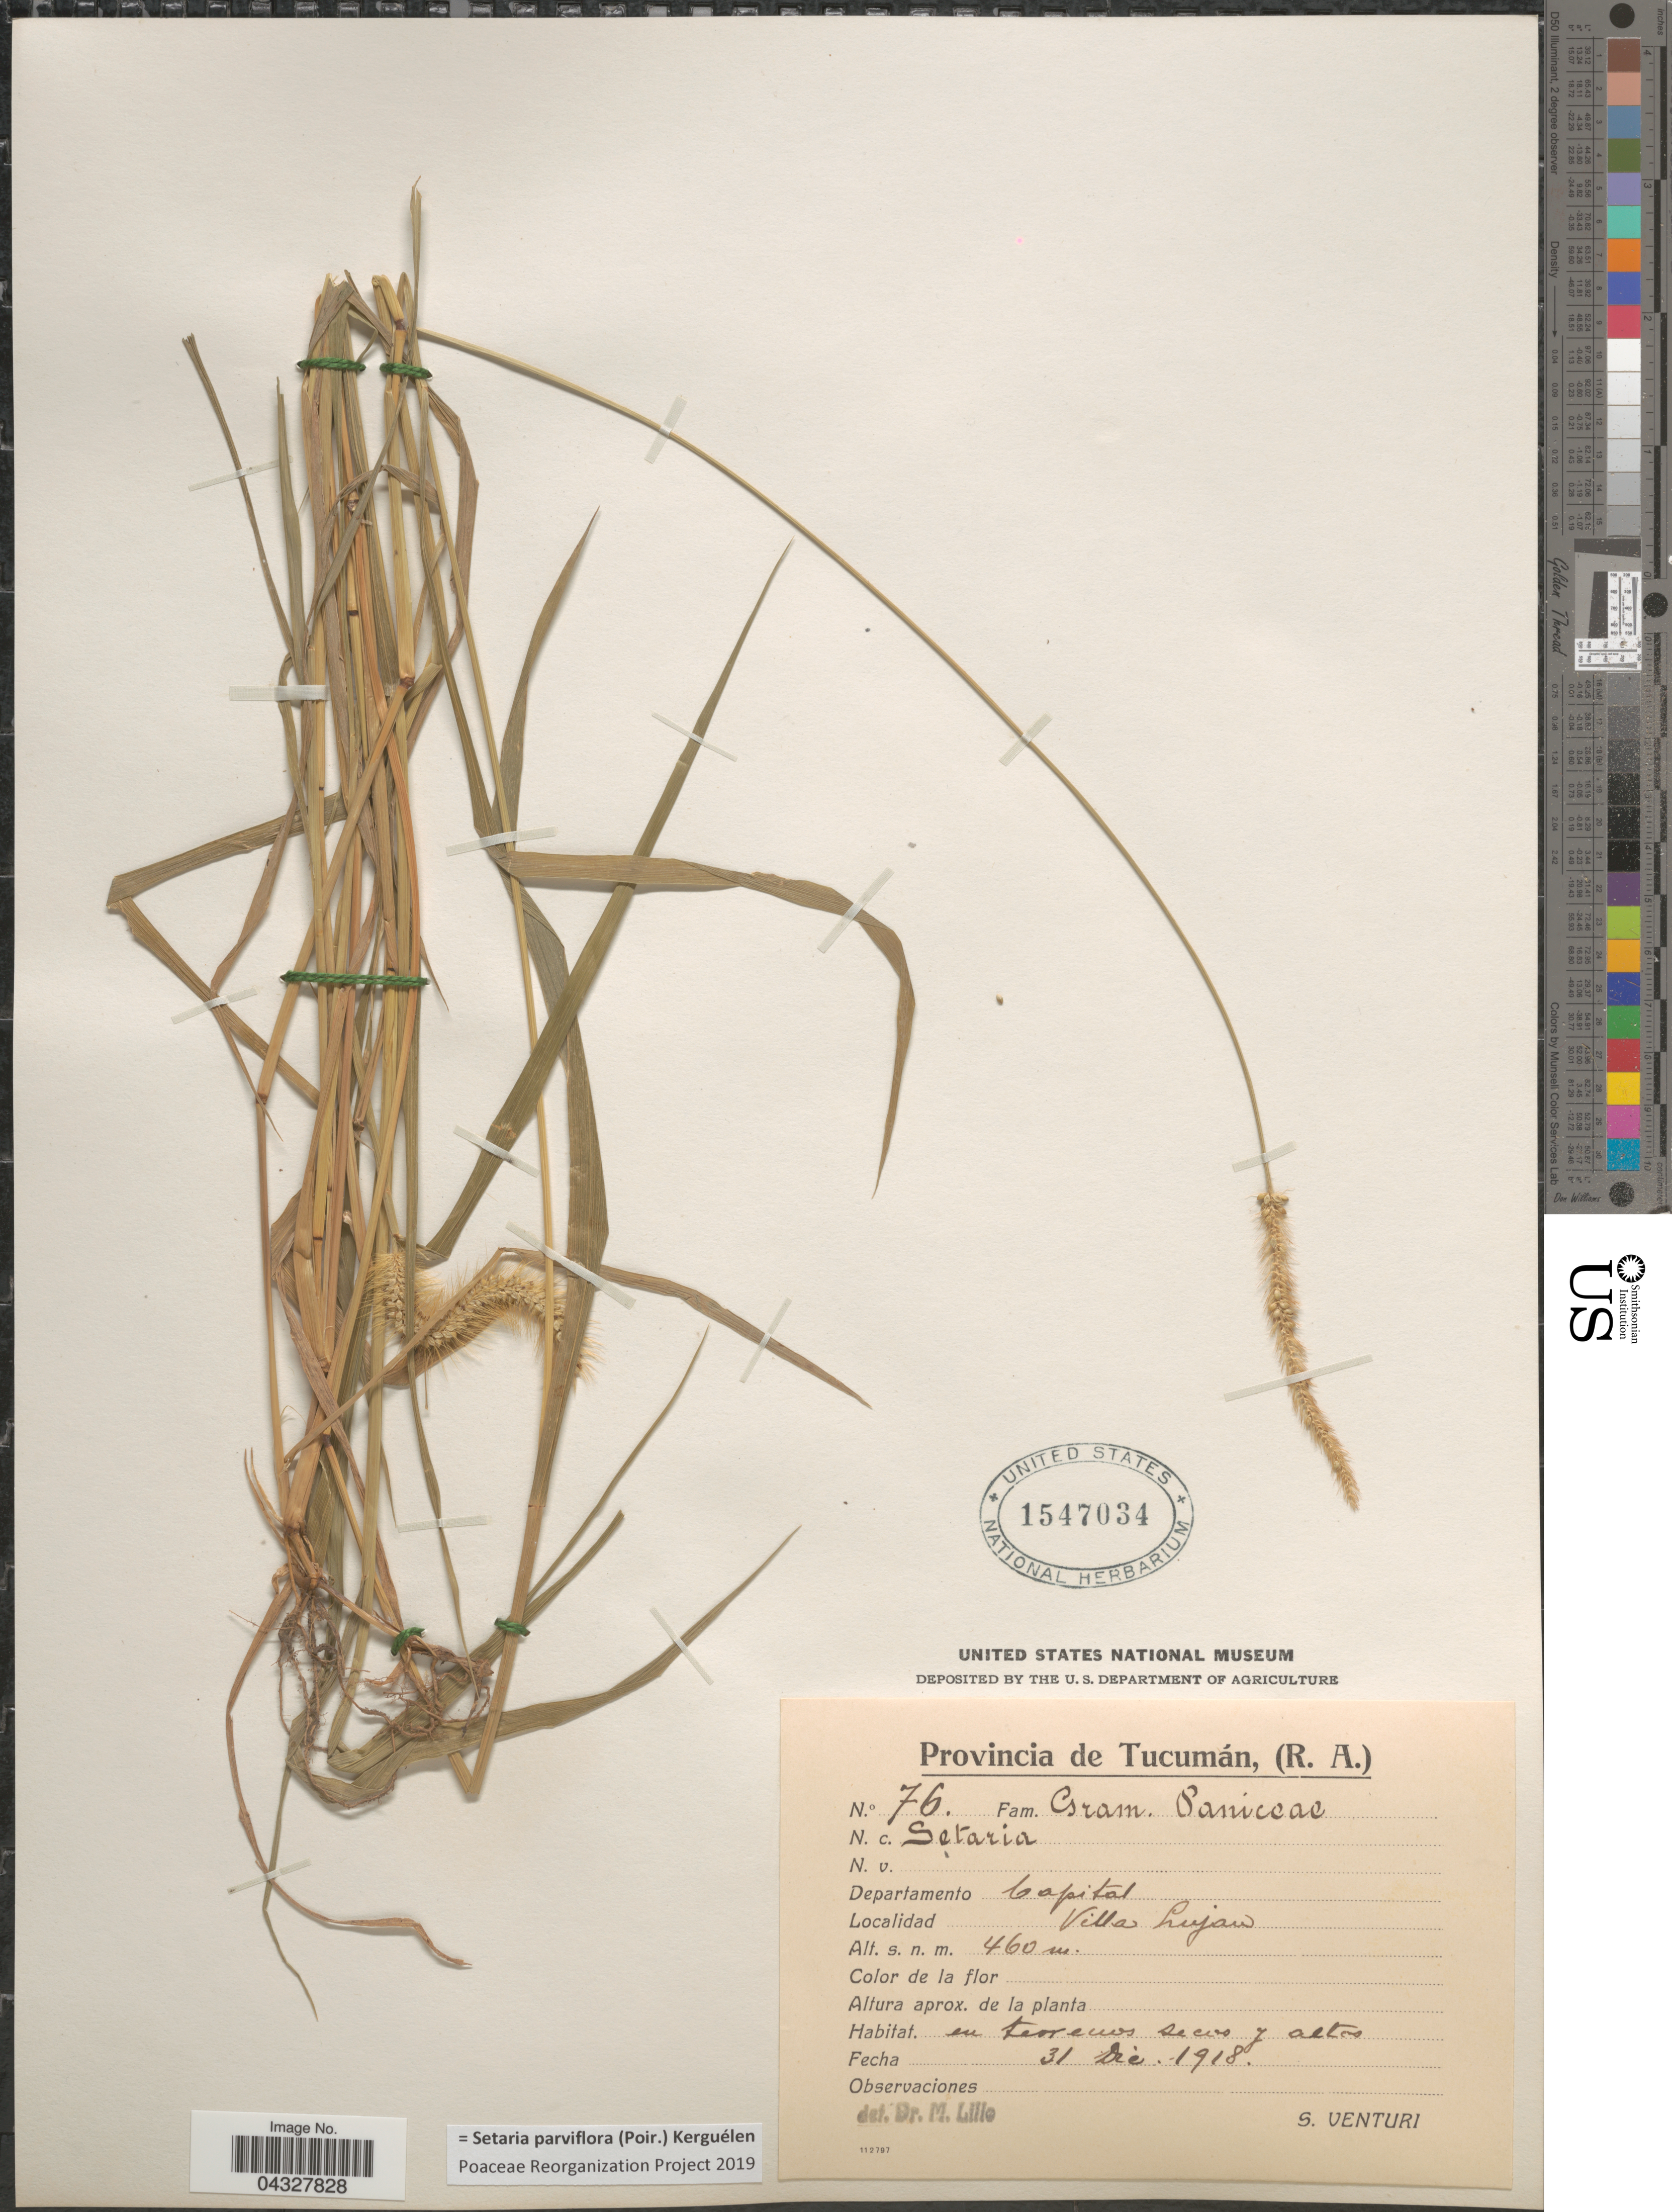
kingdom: Plantae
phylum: Tracheophyta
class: Liliopsida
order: Poales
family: Poaceae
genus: Setaria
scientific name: Setaria parviflora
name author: (Poir.) Kerguélen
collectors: S. Venturi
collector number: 76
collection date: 1918-12-31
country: Argentina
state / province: Tucuman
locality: Departamento Capital. Villa Lujan.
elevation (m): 460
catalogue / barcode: US 1547034